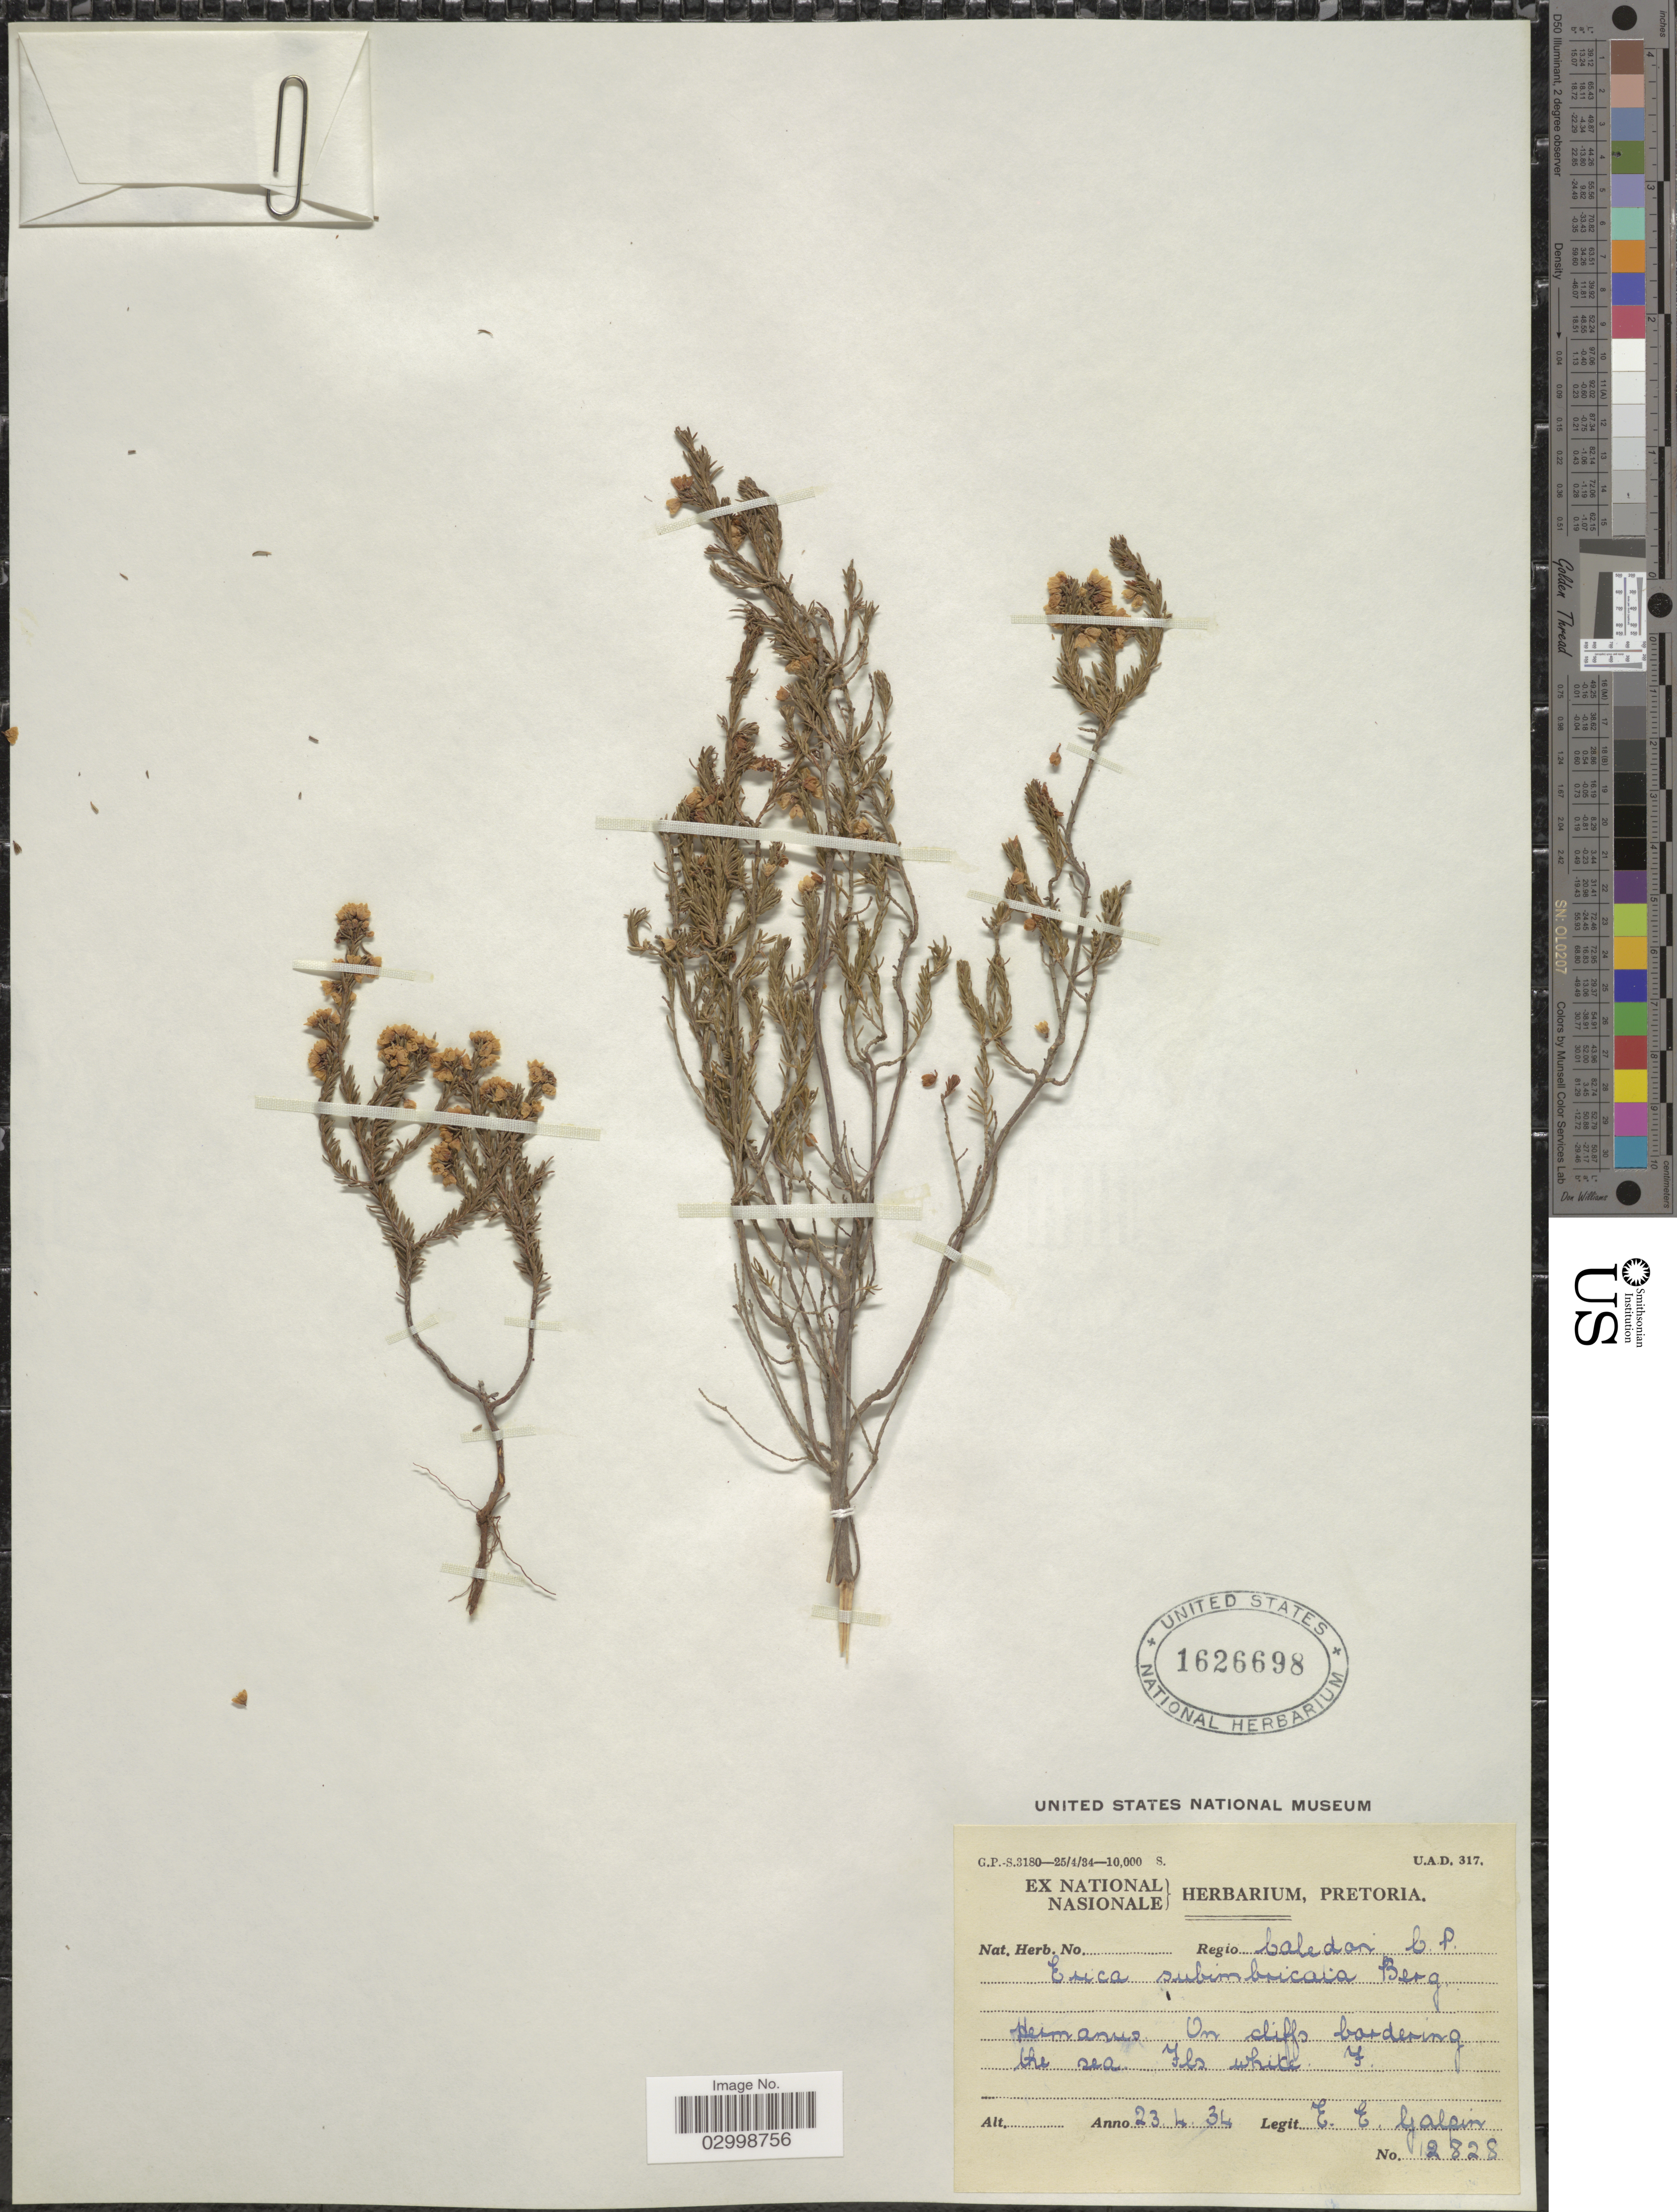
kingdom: Plantae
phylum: Tracheophyta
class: Magnoliopsida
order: Ericales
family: Ericaceae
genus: Erica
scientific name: Erica subimbricata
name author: Compton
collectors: E. Galpin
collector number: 12828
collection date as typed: Transcribed d/m/y: 23/4/34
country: South Africa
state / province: Western Cape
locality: Regio Caledon, C. P. Hermanus. On cliffs bordering the sea.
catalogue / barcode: US 1626698